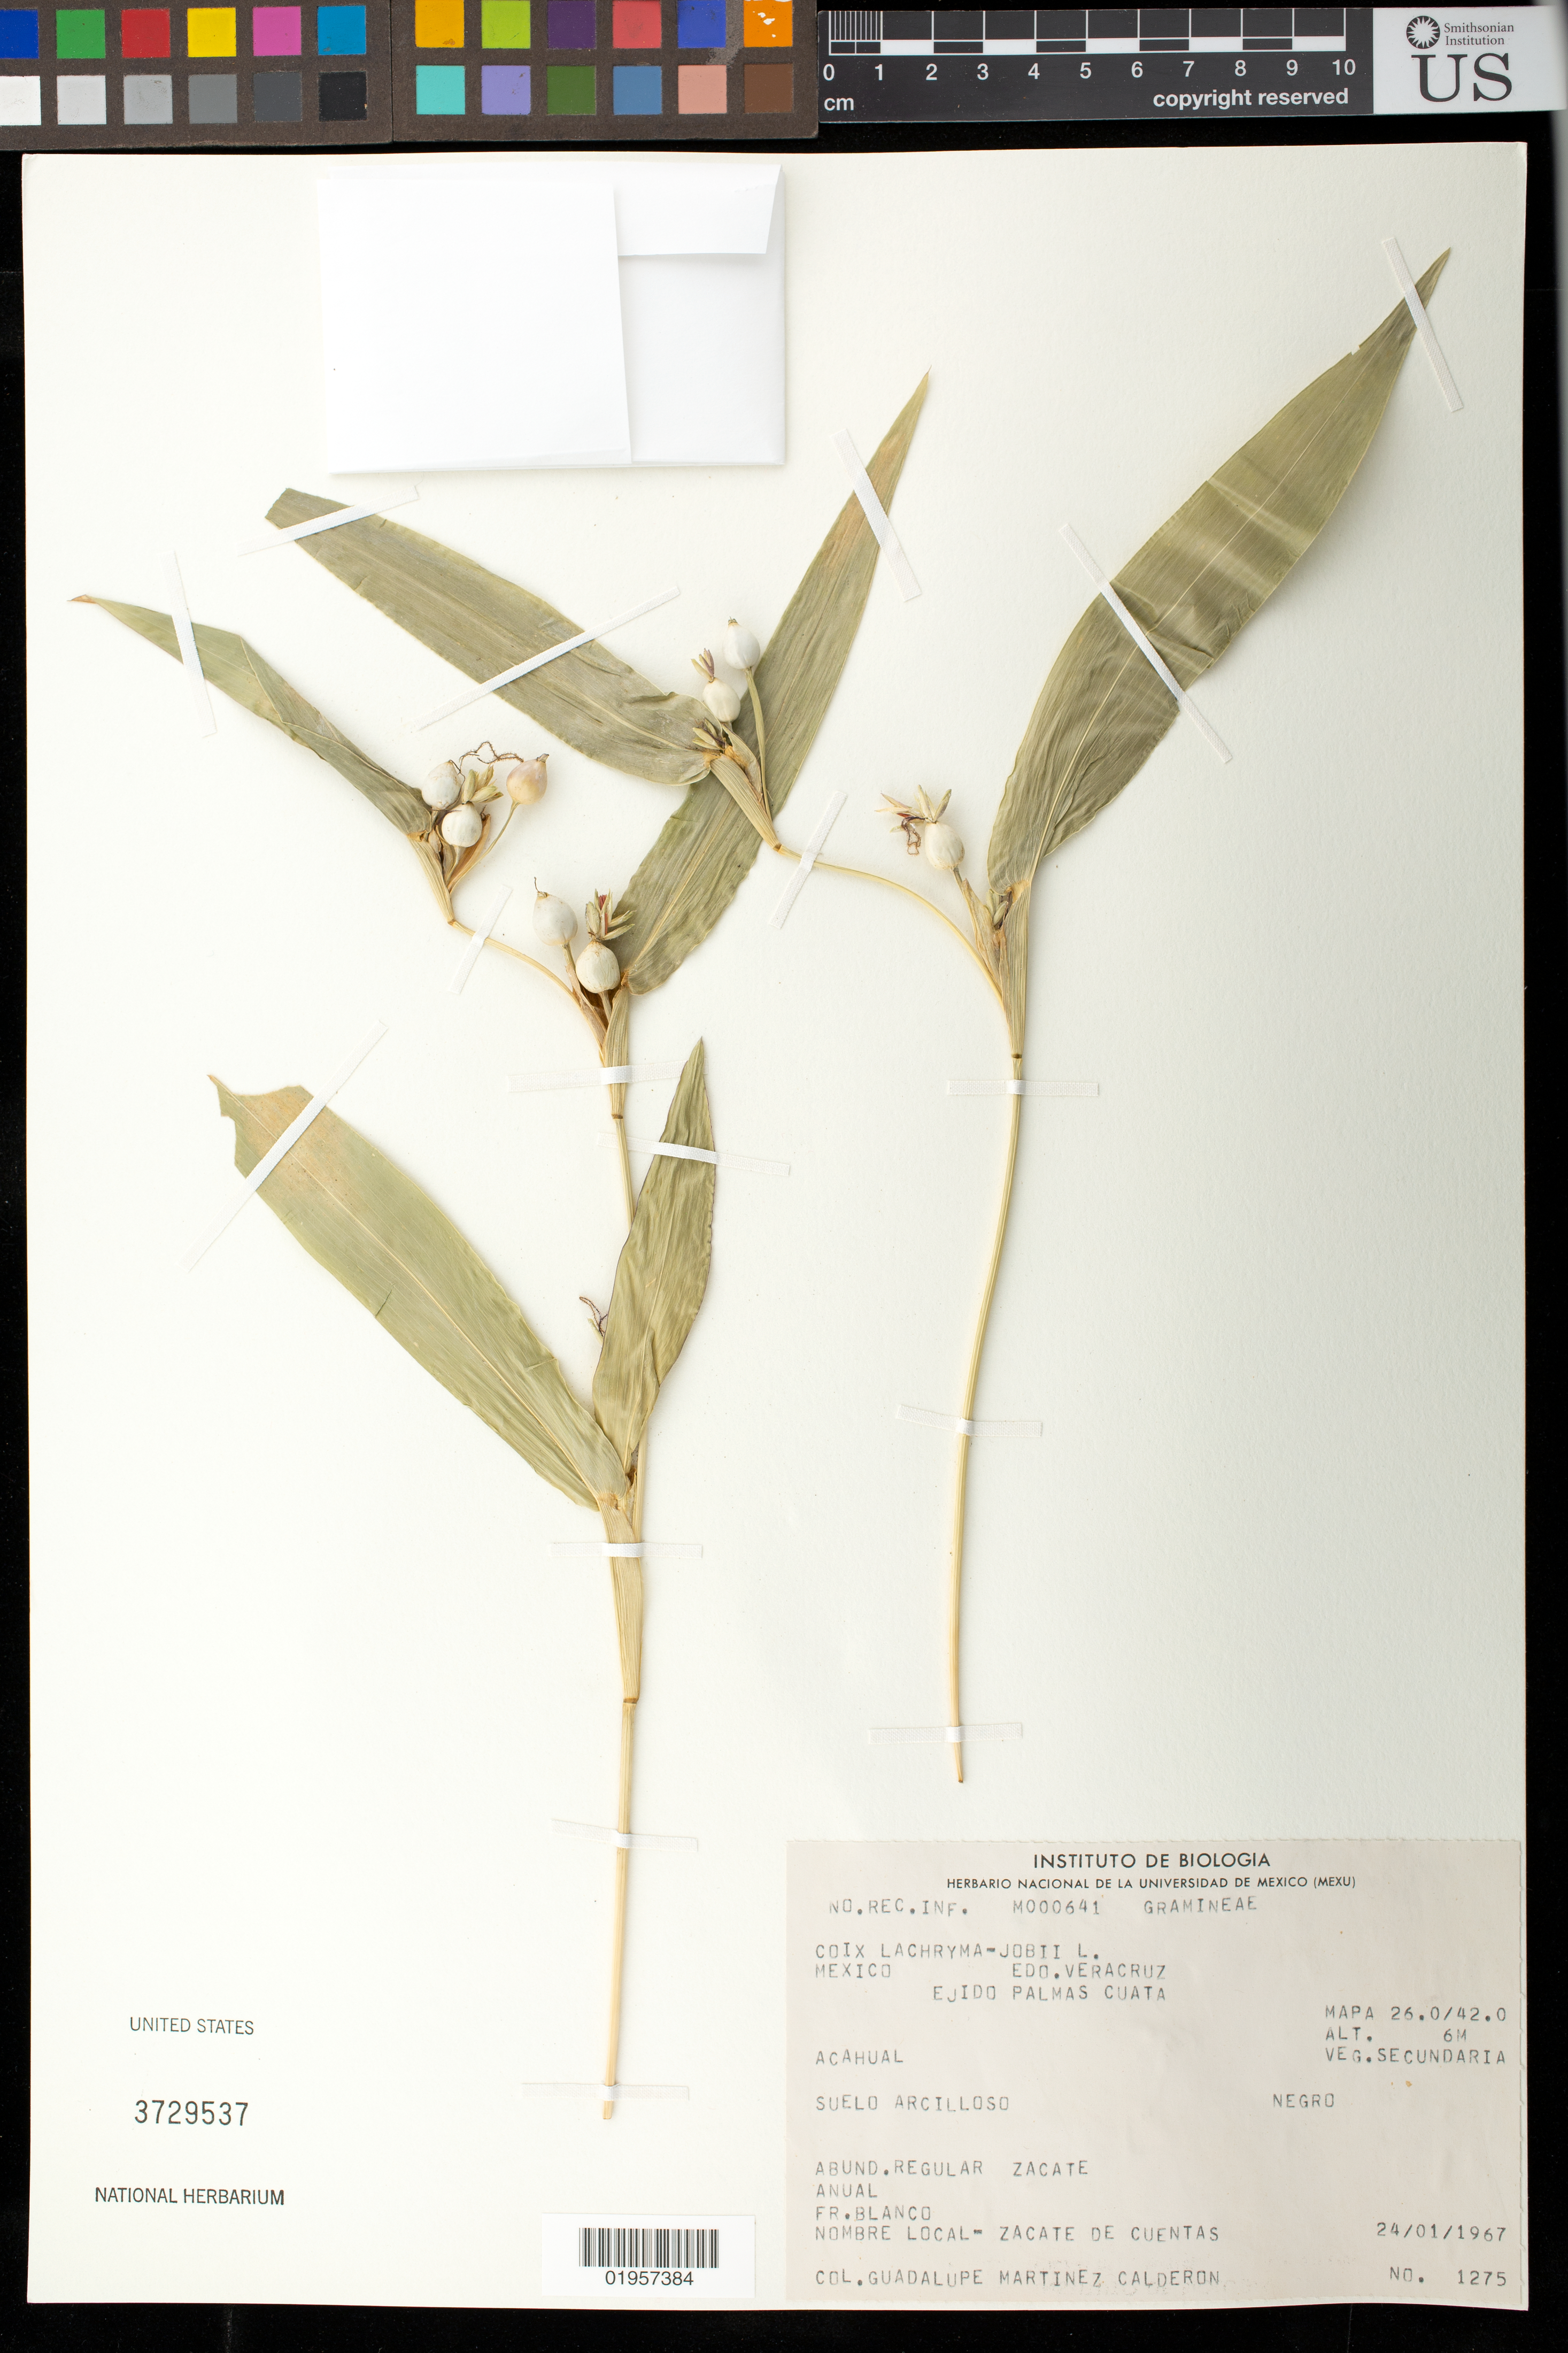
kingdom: Plantae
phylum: Tracheophyta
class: Liliopsida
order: Poales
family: Poaceae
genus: Coix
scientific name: Coix lacryma-jobi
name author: L.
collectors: G. Martínez Calderón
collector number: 1275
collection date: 1967-01-24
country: Mexico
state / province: Veracruz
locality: Edo Veracruz, Ejido Palmas Cuata, Acahual, Suelo Arcilloso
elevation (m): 6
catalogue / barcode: US 3729537